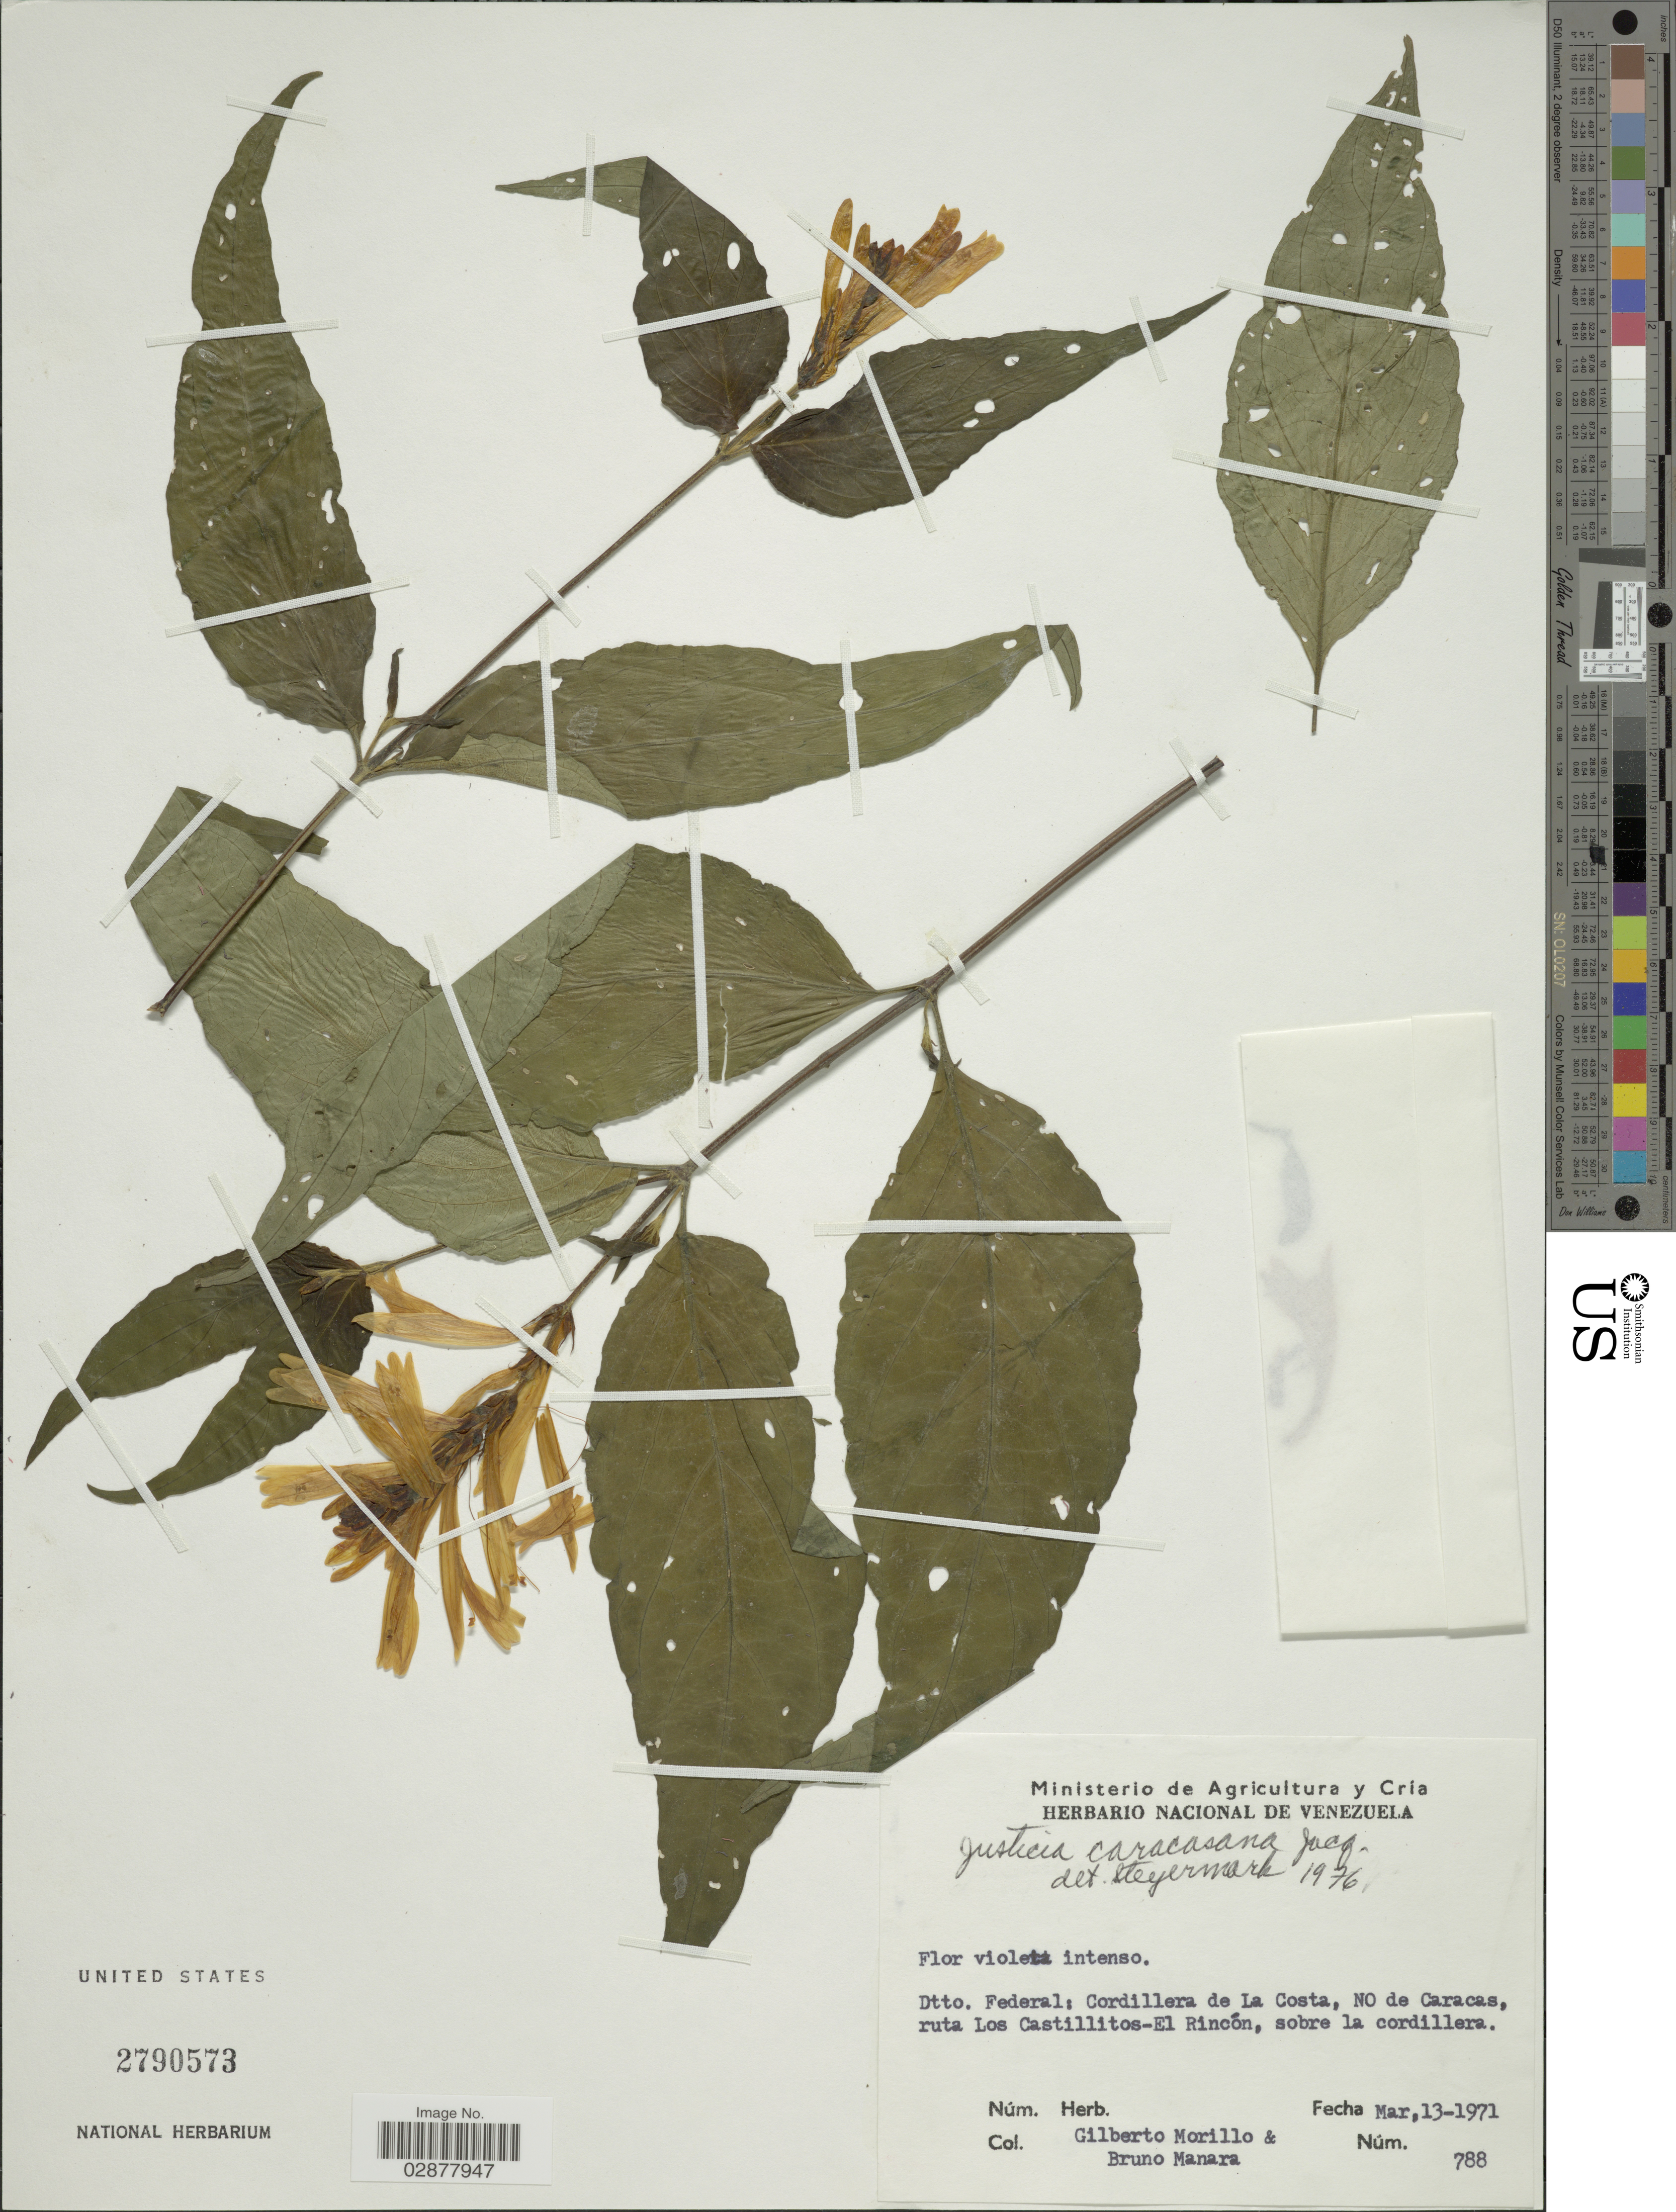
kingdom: Plantae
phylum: Tracheophyta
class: Magnoliopsida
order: Lamiales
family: Acanthaceae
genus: Justicia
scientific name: Justicia caracasana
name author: Jacq.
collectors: G. N. Morillo & B. Manara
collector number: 788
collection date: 1971-03-13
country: Venezuela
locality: Dtto. Federal: Cordillera de La Costa, NO de Caracas, ruta Los Castillitos-El Rincón, sobre la cordillera.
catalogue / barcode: US 2790573